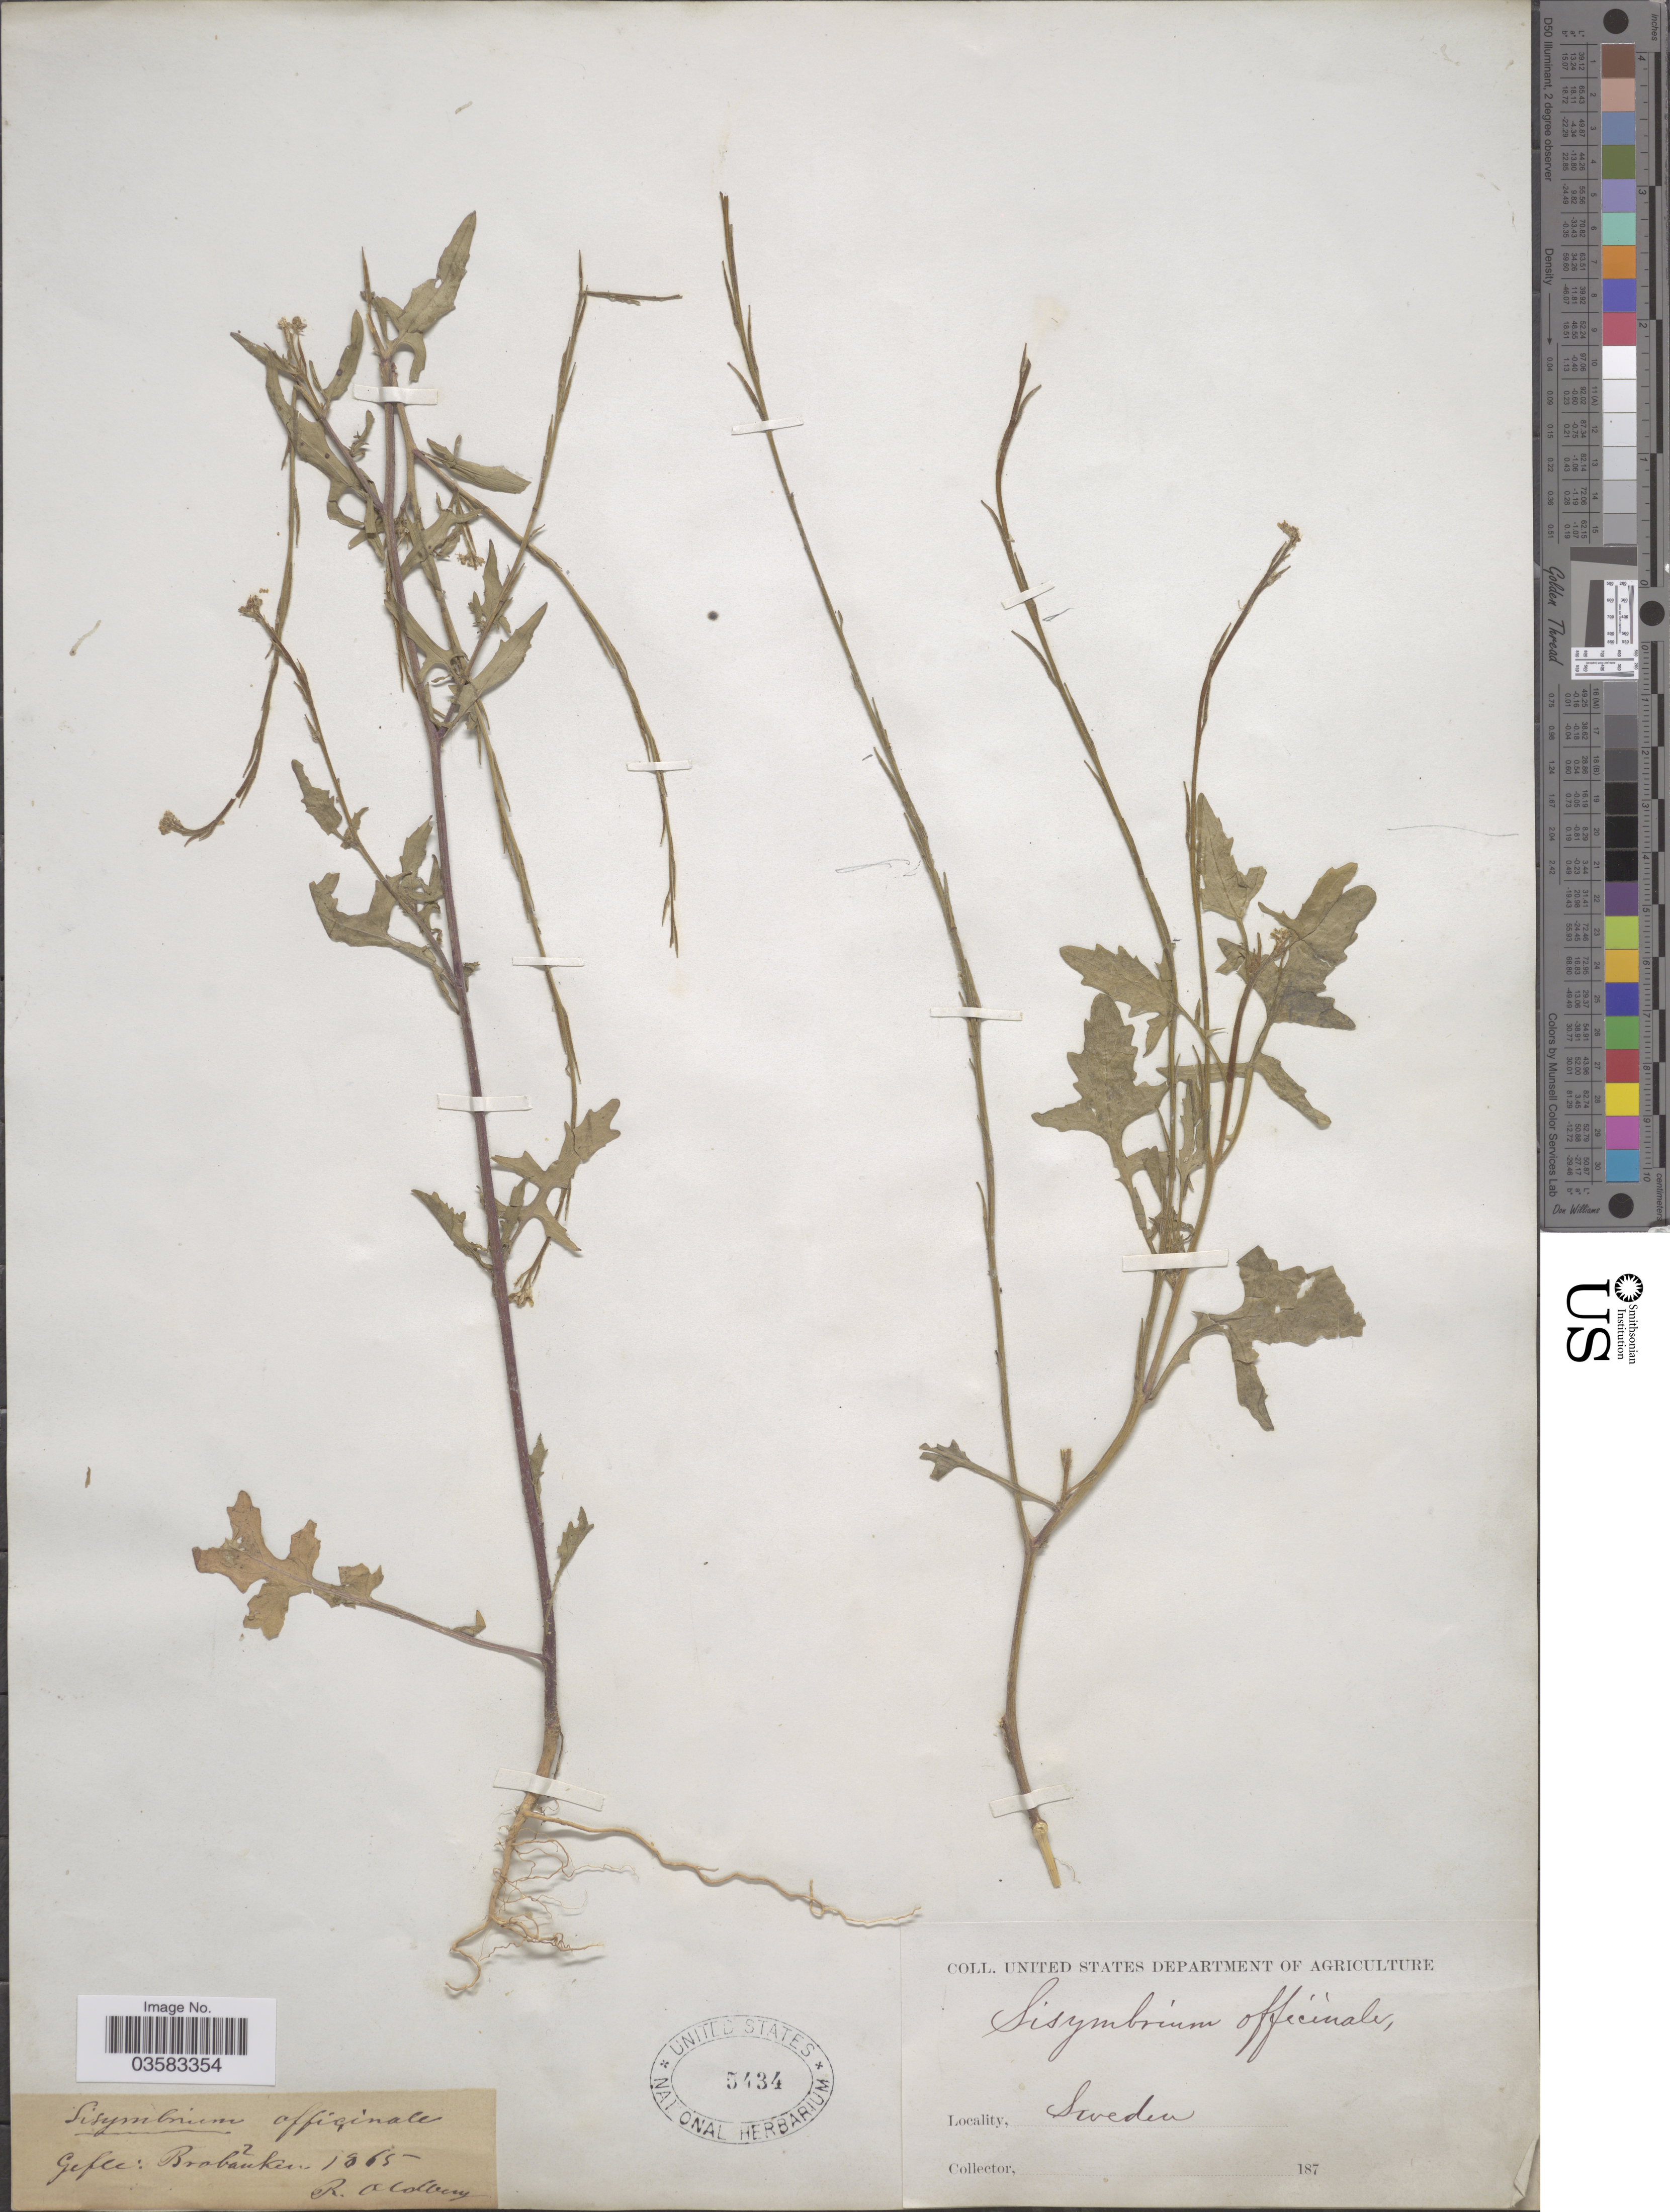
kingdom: Plantae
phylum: Tracheophyta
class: Magnoliopsida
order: Brassicales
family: Brassicaceae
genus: Sisymbrium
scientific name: Sisymbrium officinale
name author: (L.) Scop.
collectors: R. Oldberg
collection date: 1865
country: Sweden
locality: Gefle: Brobanken.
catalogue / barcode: US 5434